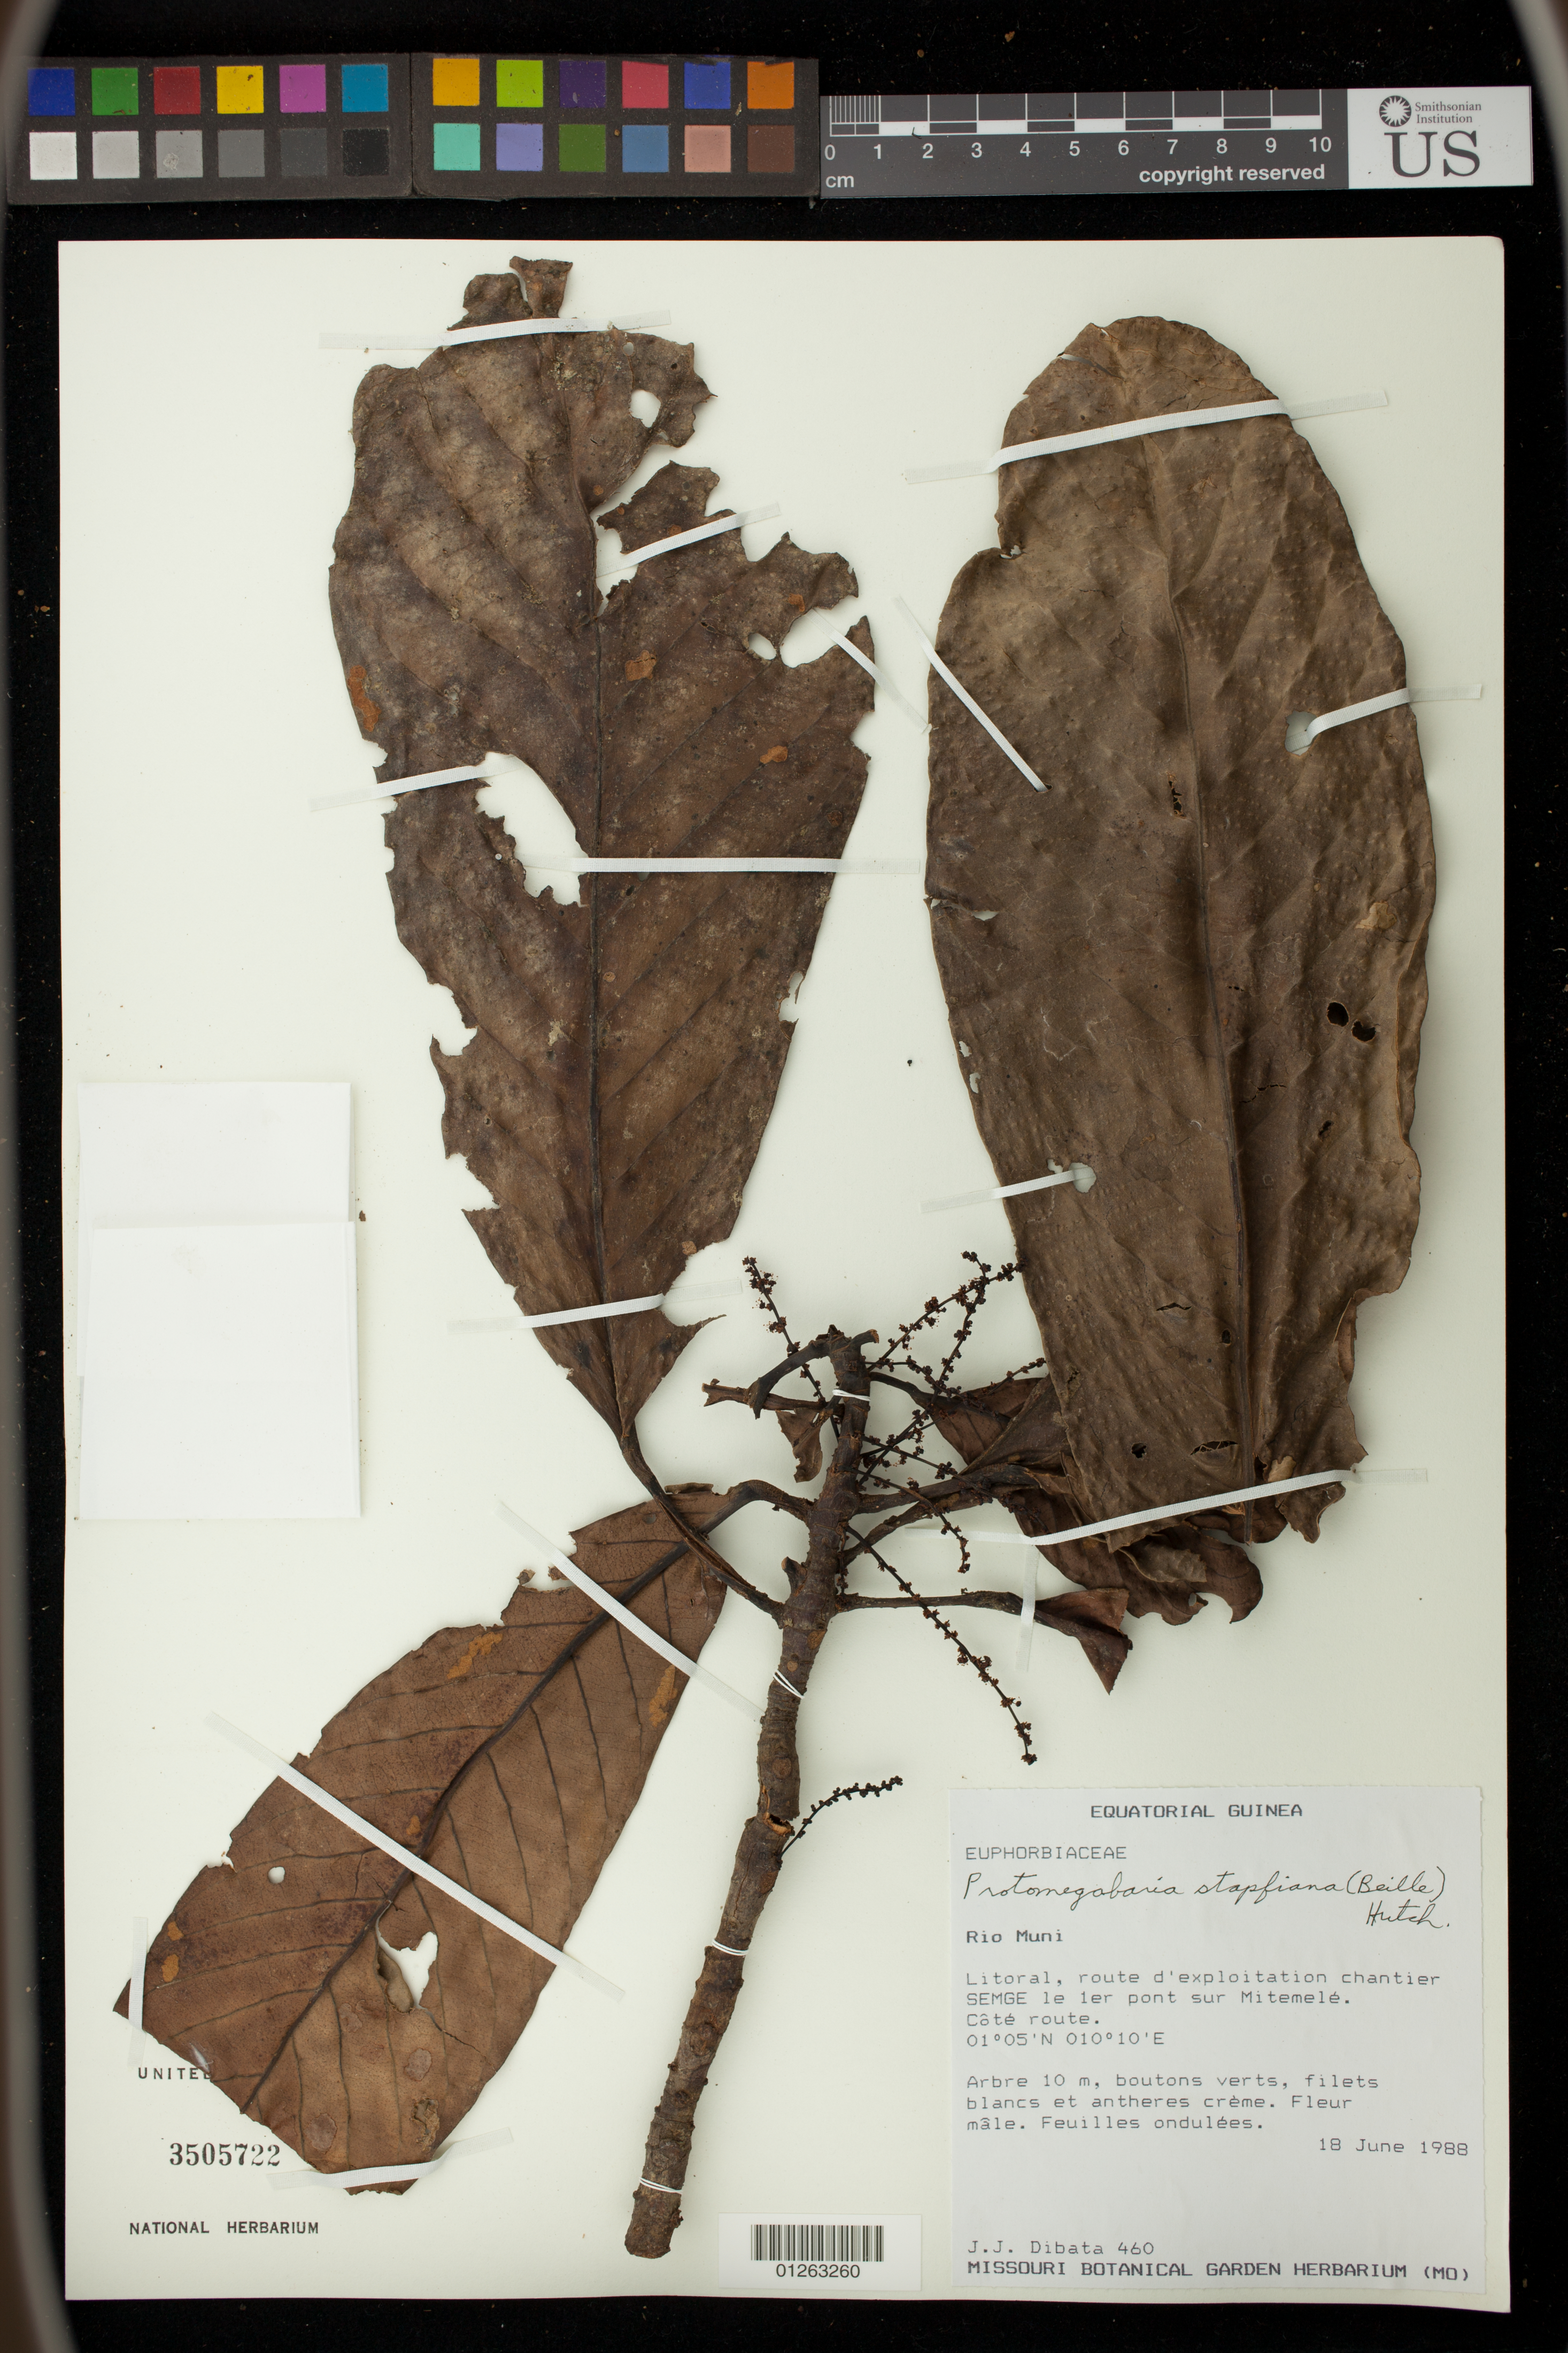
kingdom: Plantae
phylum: Tracheophyta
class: Magnoliopsida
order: Malpighiales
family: Phyllanthaceae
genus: Protomegabaria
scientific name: Protomegabaria stapfiana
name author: (Beills) Hutch.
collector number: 460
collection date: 1988-06-18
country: Equatorial Guinea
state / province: Centro Sur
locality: Rio Muni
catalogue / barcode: US 3505722